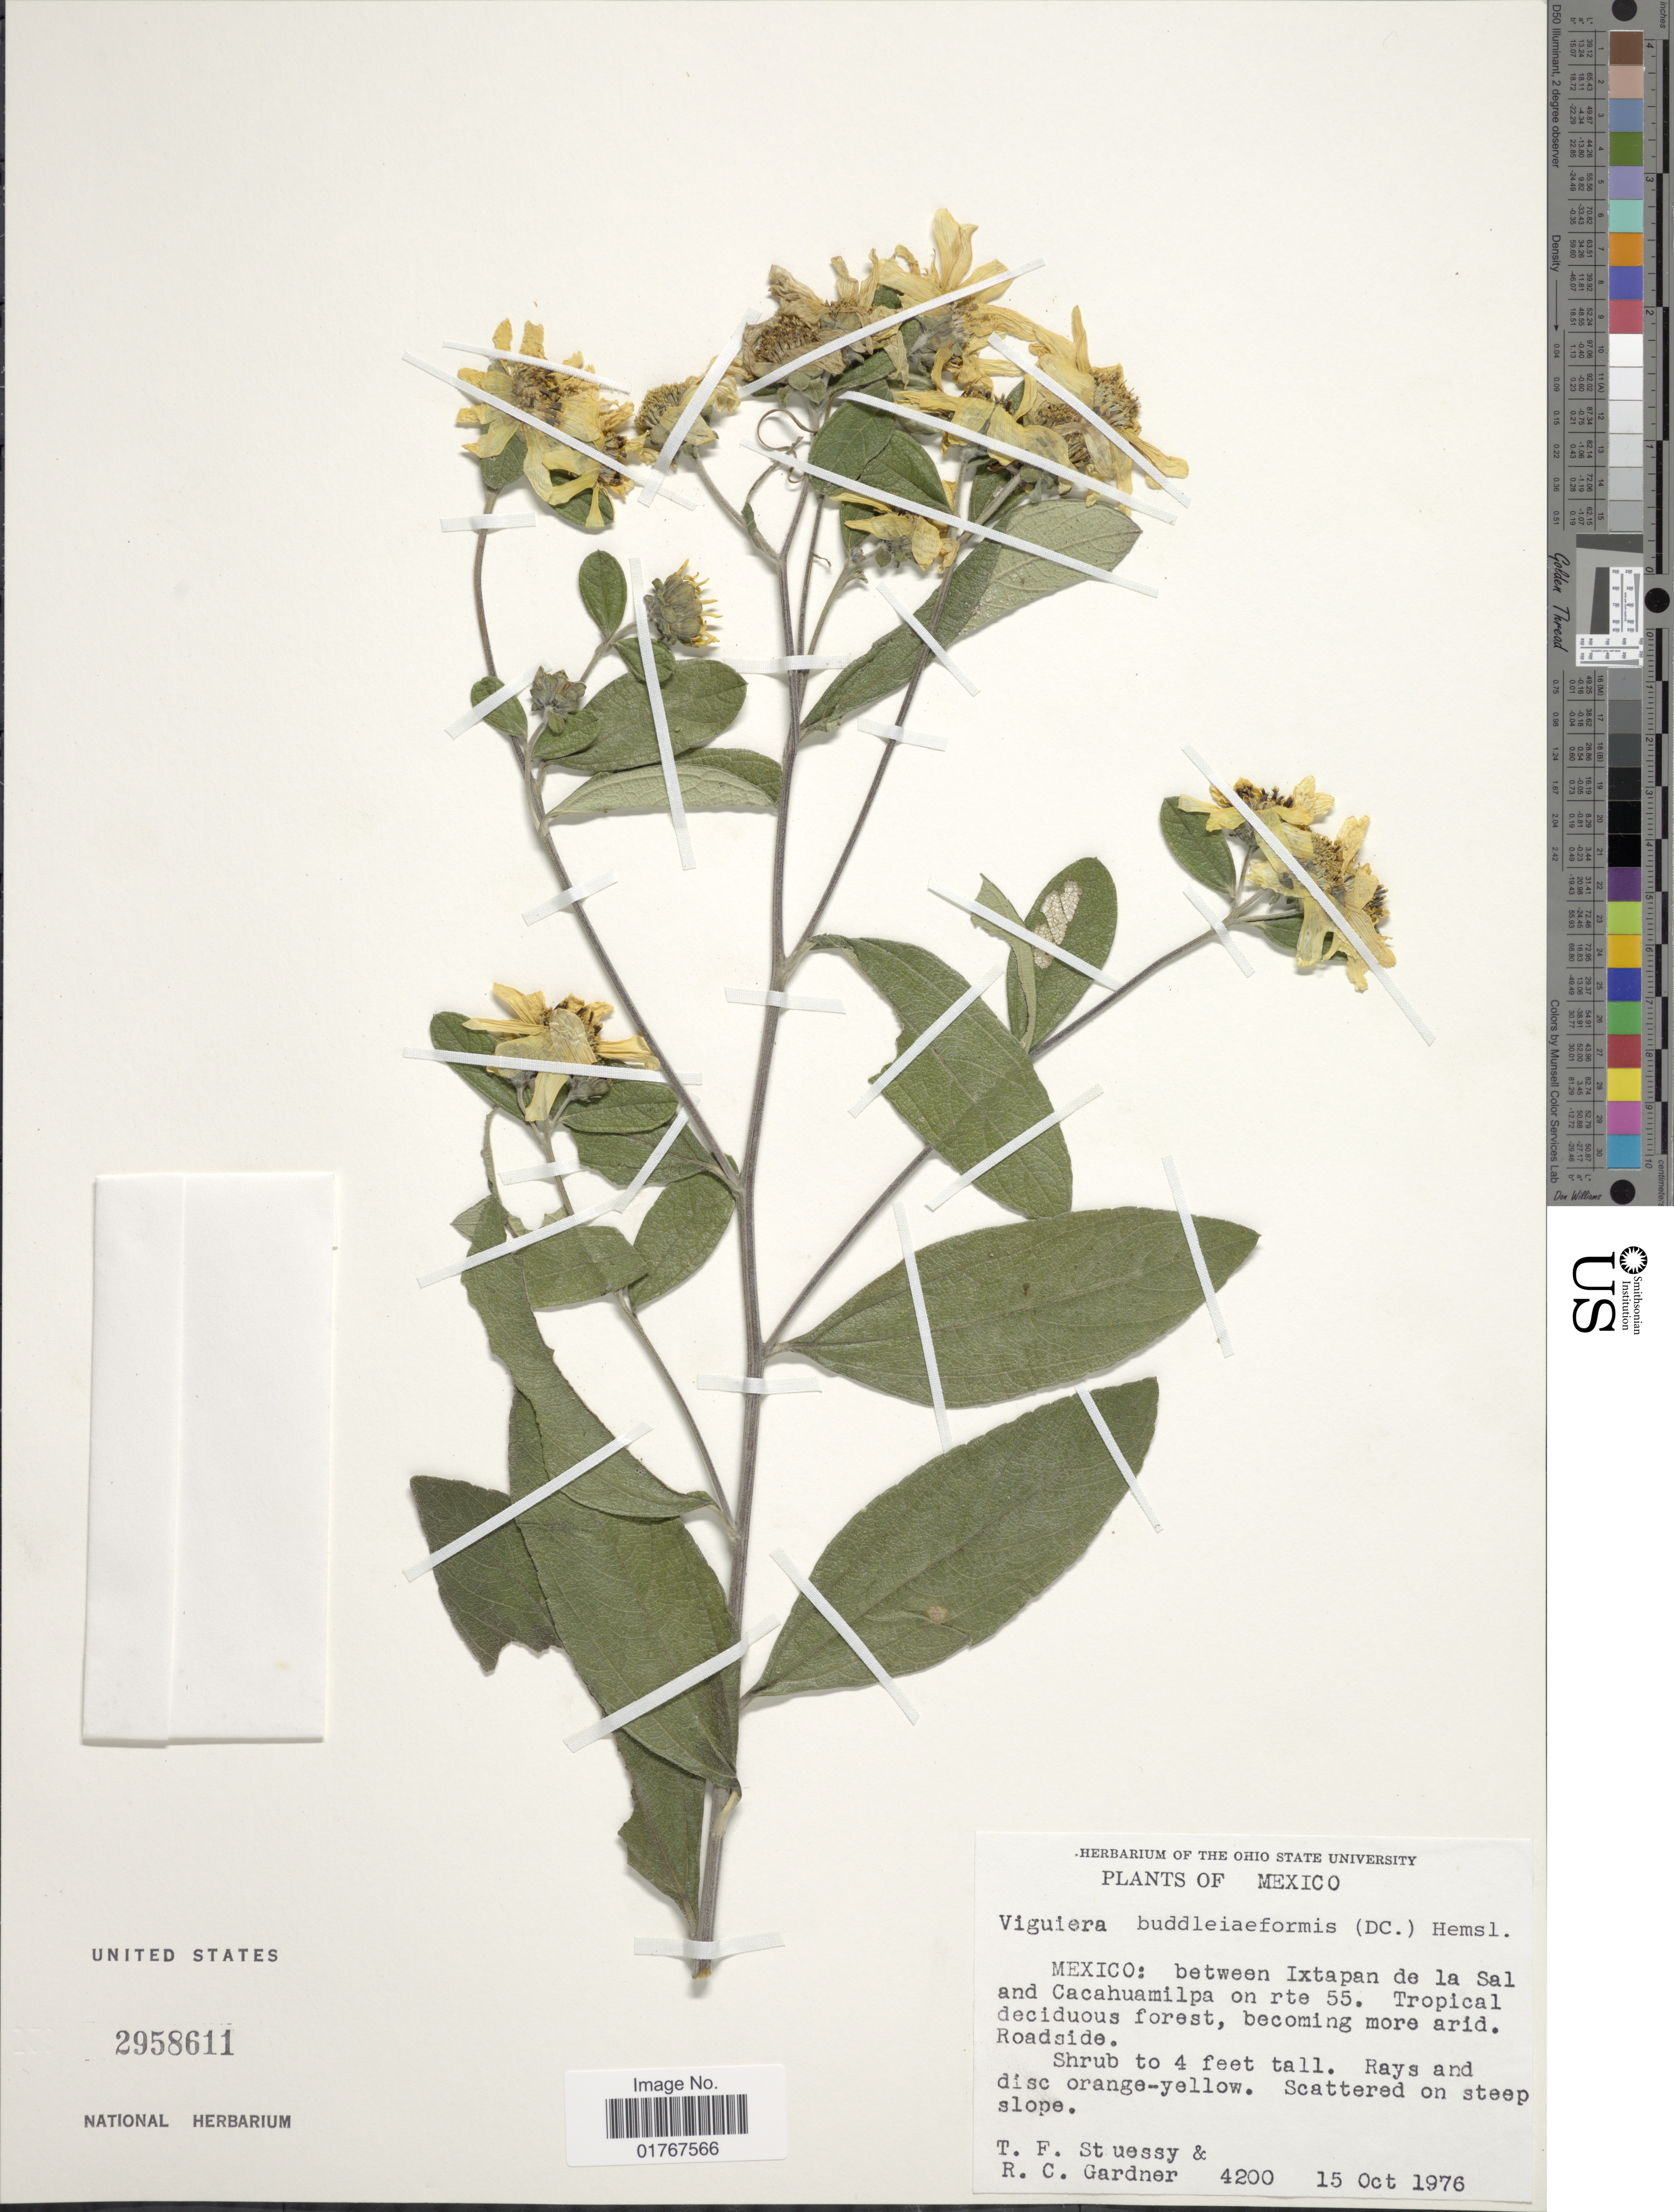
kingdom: Plantae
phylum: Tracheophyta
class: Magnoliopsida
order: Asterales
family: Asteraceae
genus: Viguiera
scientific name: Viguiera buddleiaformis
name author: (DC.) Benth. & Hook.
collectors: T. Stuessy & R. C. Gardner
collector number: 4200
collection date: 1976-10-15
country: Mexico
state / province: México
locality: Between Ixtapan de la Sal and Cacahuamilpa on rte 55. Tropical deciduous forest, becoming more arid. Roadside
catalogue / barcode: US 2958611